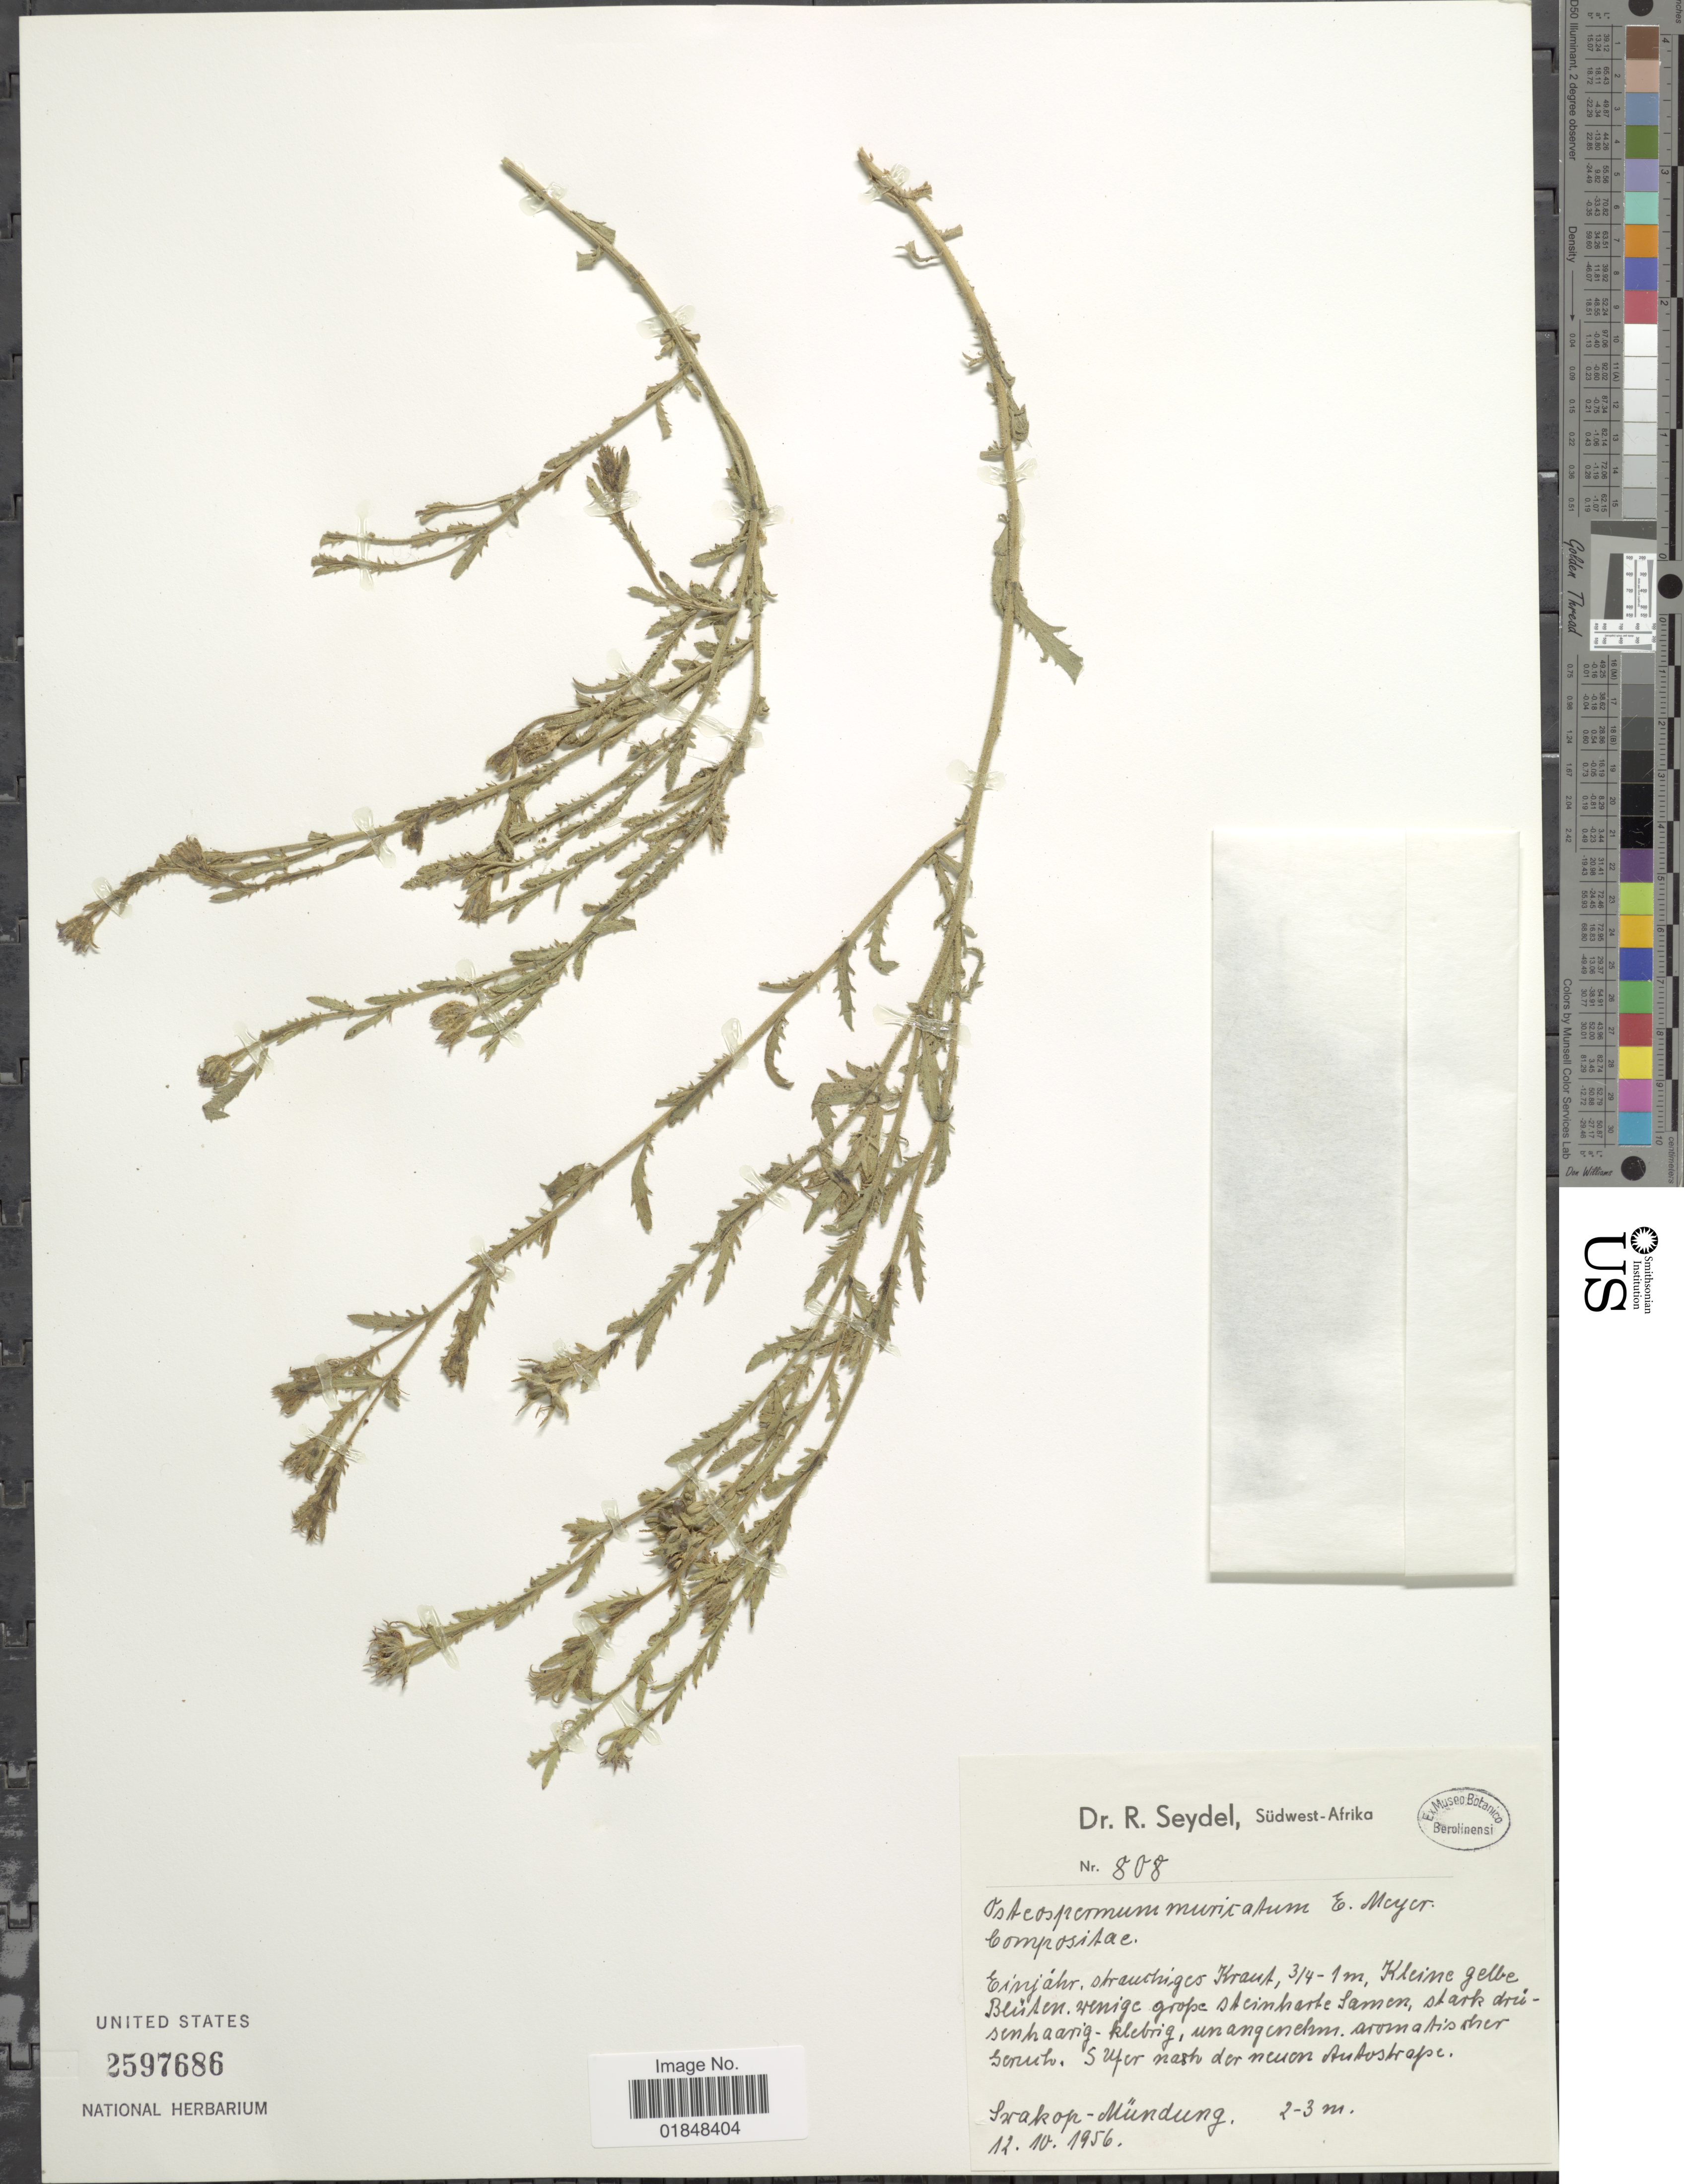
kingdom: Plantae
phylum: Tracheophyta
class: Magnoliopsida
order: Asterales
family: Asteraceae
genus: Osteospermum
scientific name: Osteospermum muricatum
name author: E. Mey.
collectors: R. Seydel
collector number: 808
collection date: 1956-04-12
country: Namibia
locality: Sudwest-Africa. Swakop-Mundung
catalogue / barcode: US 2597686